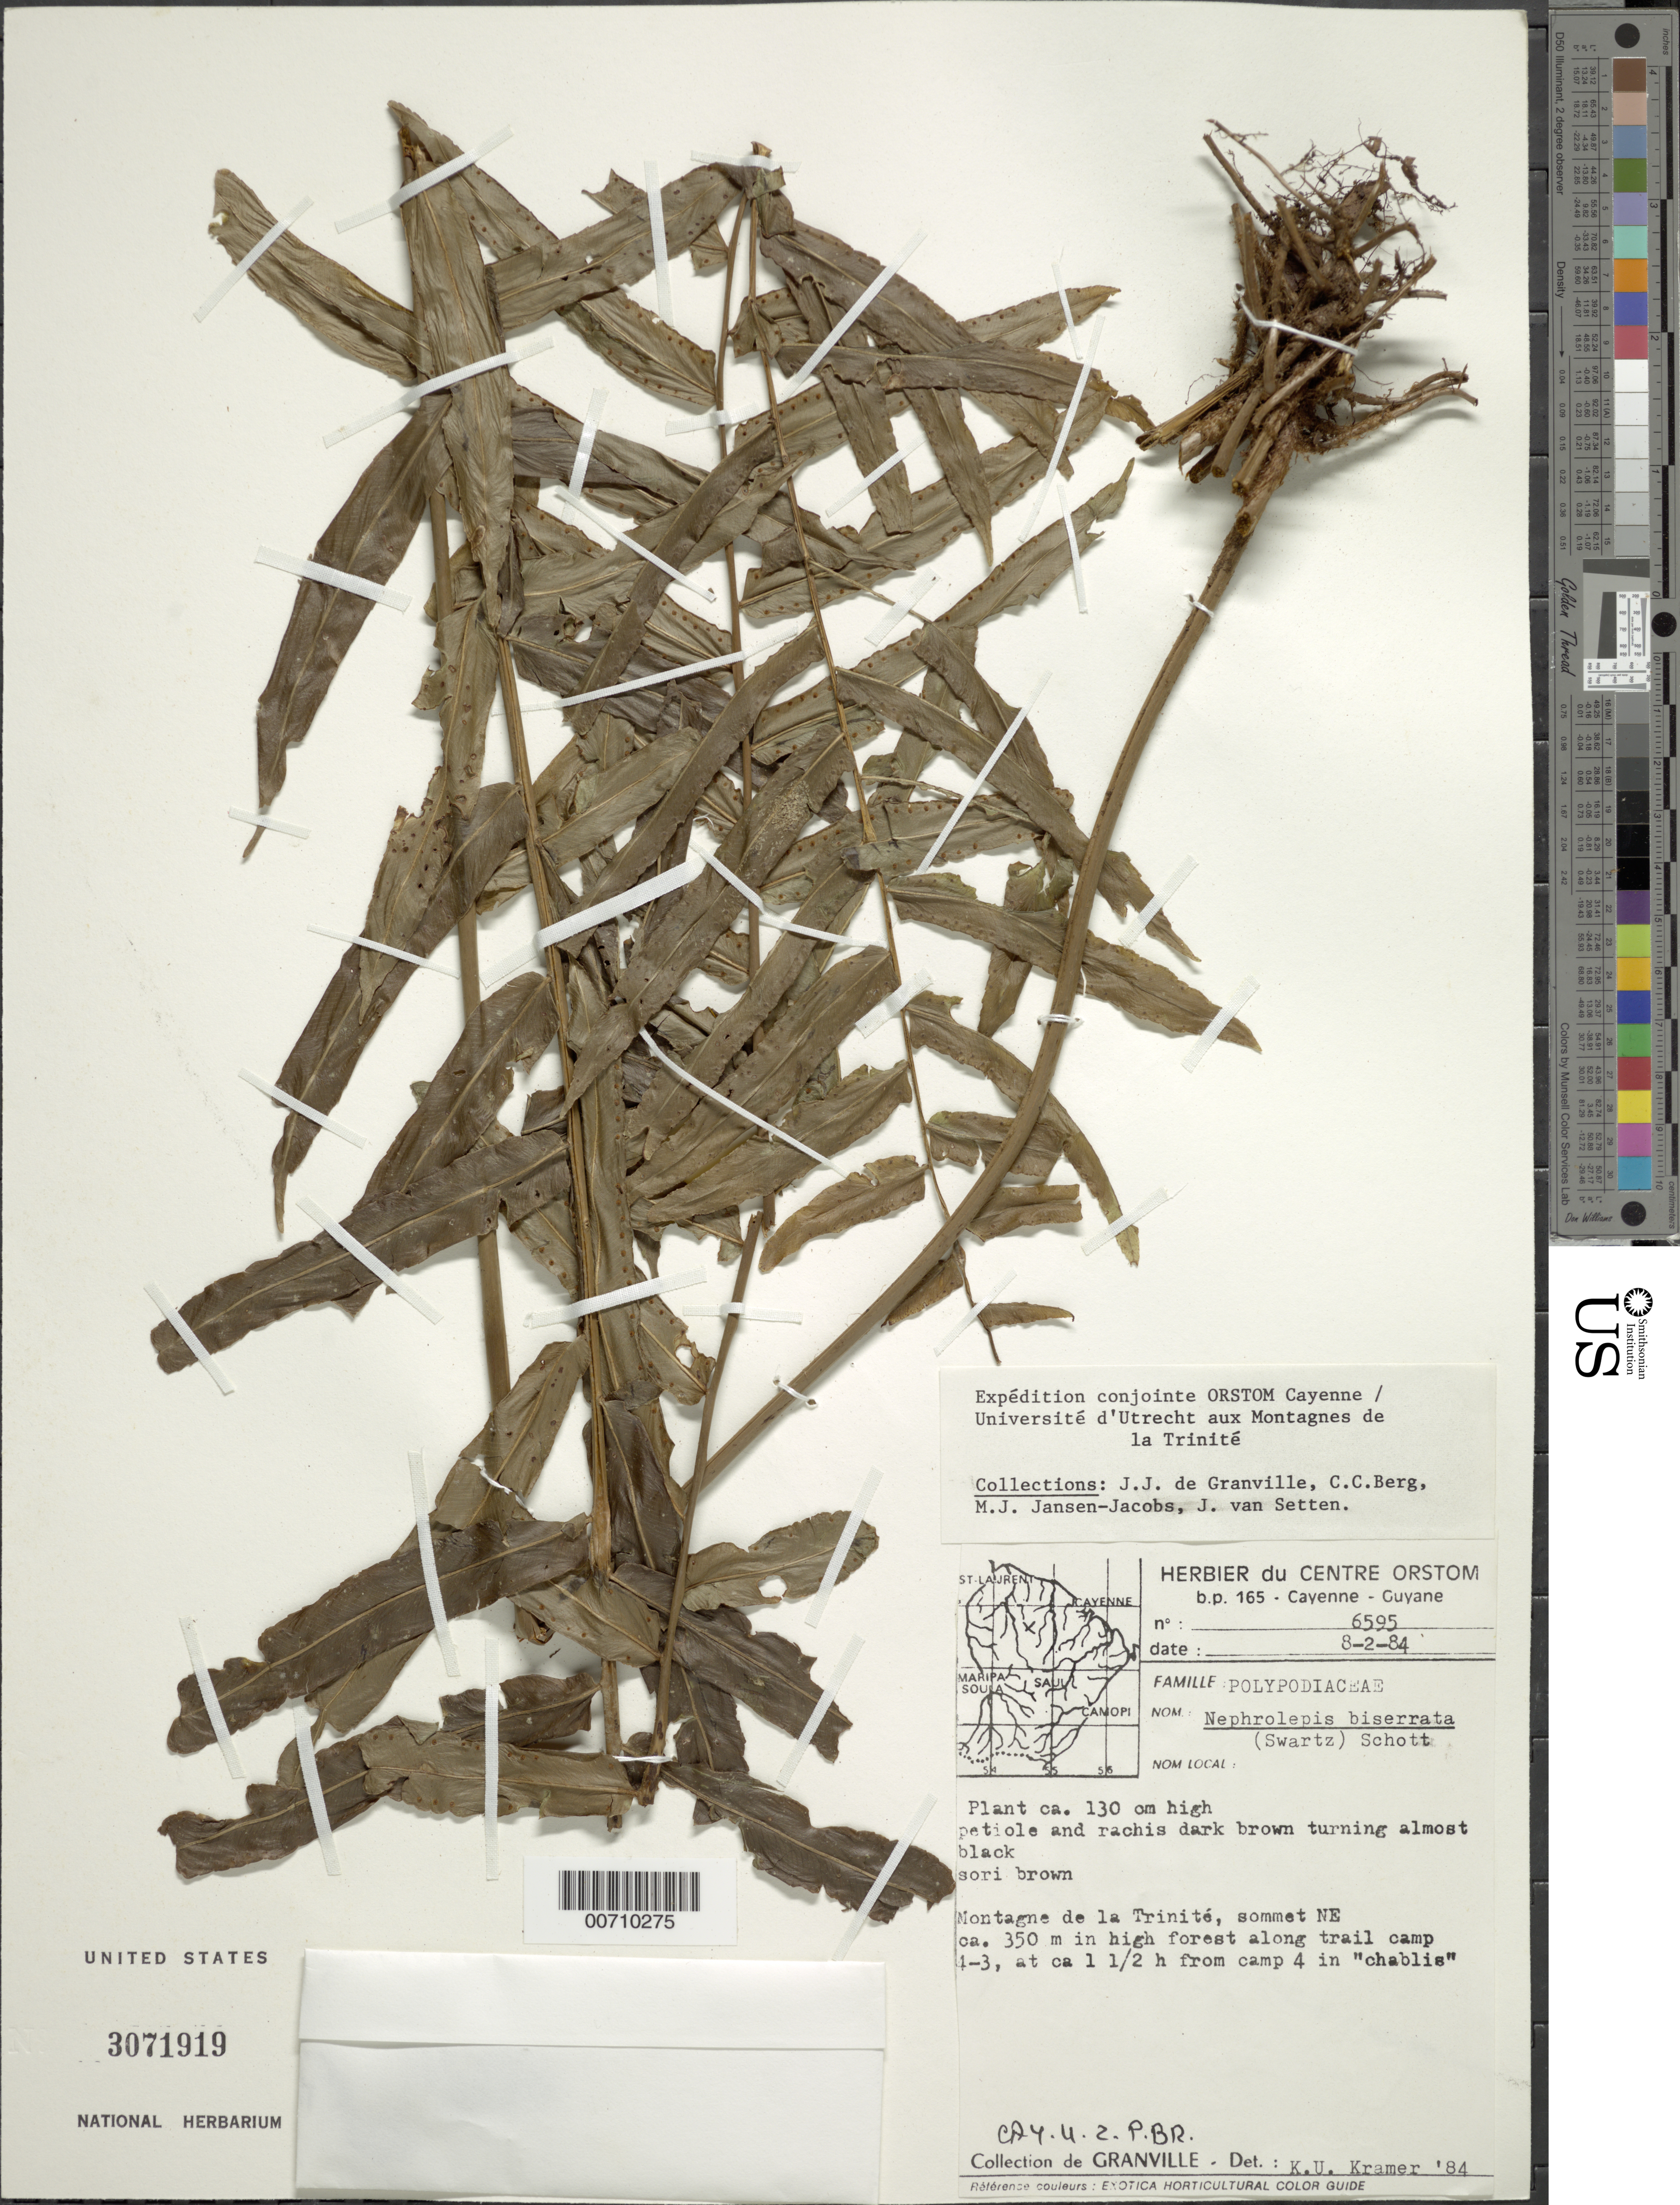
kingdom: Plantae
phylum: Tracheophyta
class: Polypodiopsida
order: Polypodiales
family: Nephrolepidaceae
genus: Nephrolepis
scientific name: Nephrolepis biserrata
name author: (Sw.) Schott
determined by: Kramer, K. U.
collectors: J.-J. de Granville, C. C. Berg, M. J. Jansen-Jacobs & J. van Setten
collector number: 6595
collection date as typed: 8-Feb-84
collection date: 1984-02-08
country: French Guiana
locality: Montagnes de la Trinité, sommet NE, along trail camp 4-3 at ca 1 1/ h from camp 4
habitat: High forest along trail, "chablis"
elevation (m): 350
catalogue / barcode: US 3071919